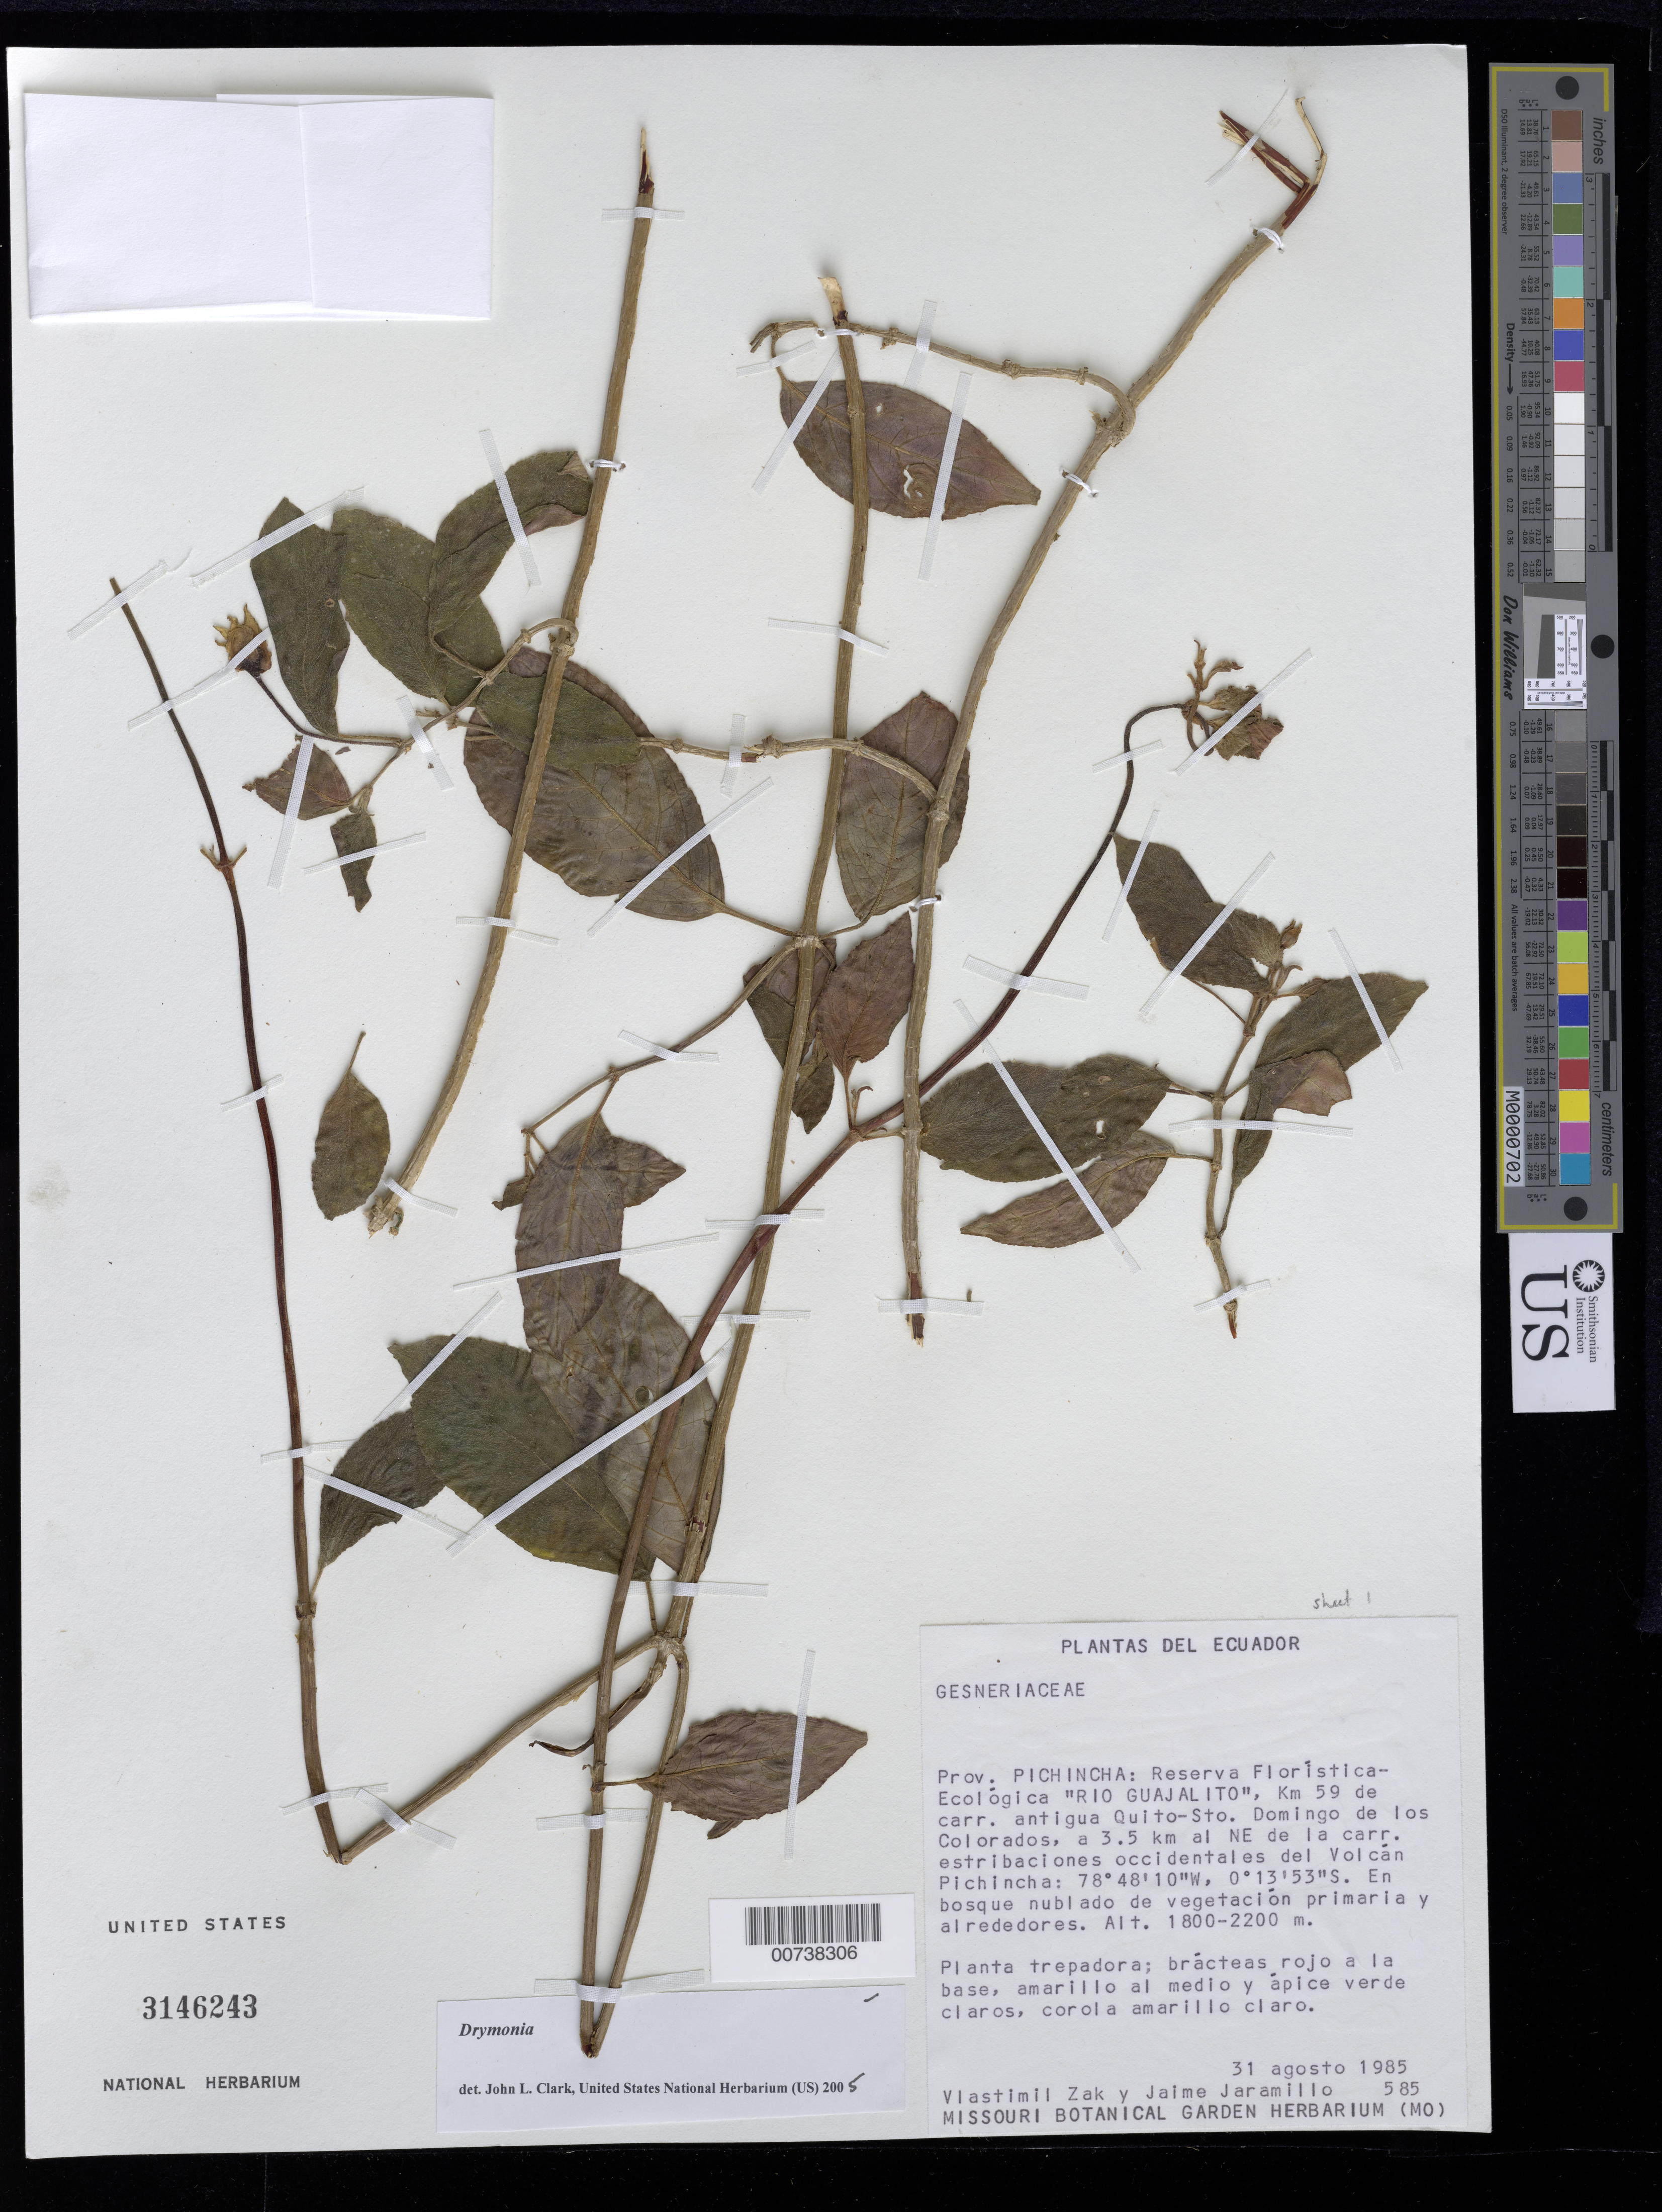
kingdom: Plantae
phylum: Tracheophyta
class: Magnoliopsida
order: Lamiales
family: Gesneriaceae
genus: Drymonia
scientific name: Drymonia sp.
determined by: Clark, J. L., (SEL), The Marie Selby Botanical Garden (UNITED STATES)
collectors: V. Zak & J. L. Jaramillo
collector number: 585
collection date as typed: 31 Aug 1985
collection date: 1985-08-31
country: Ecuador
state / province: Pichincha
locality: Reserva Floristica-Ecologica "Rio Guajalito", km 59 de carr. antigua Quito-Sto Domingo de los Colorados highway, a 3.5 km al NE de la carr. estribaciones occidentales del Volcán Pichincha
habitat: En bosque nublado de vegetación primaria y alrededores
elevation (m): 1800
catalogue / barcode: US 3146243